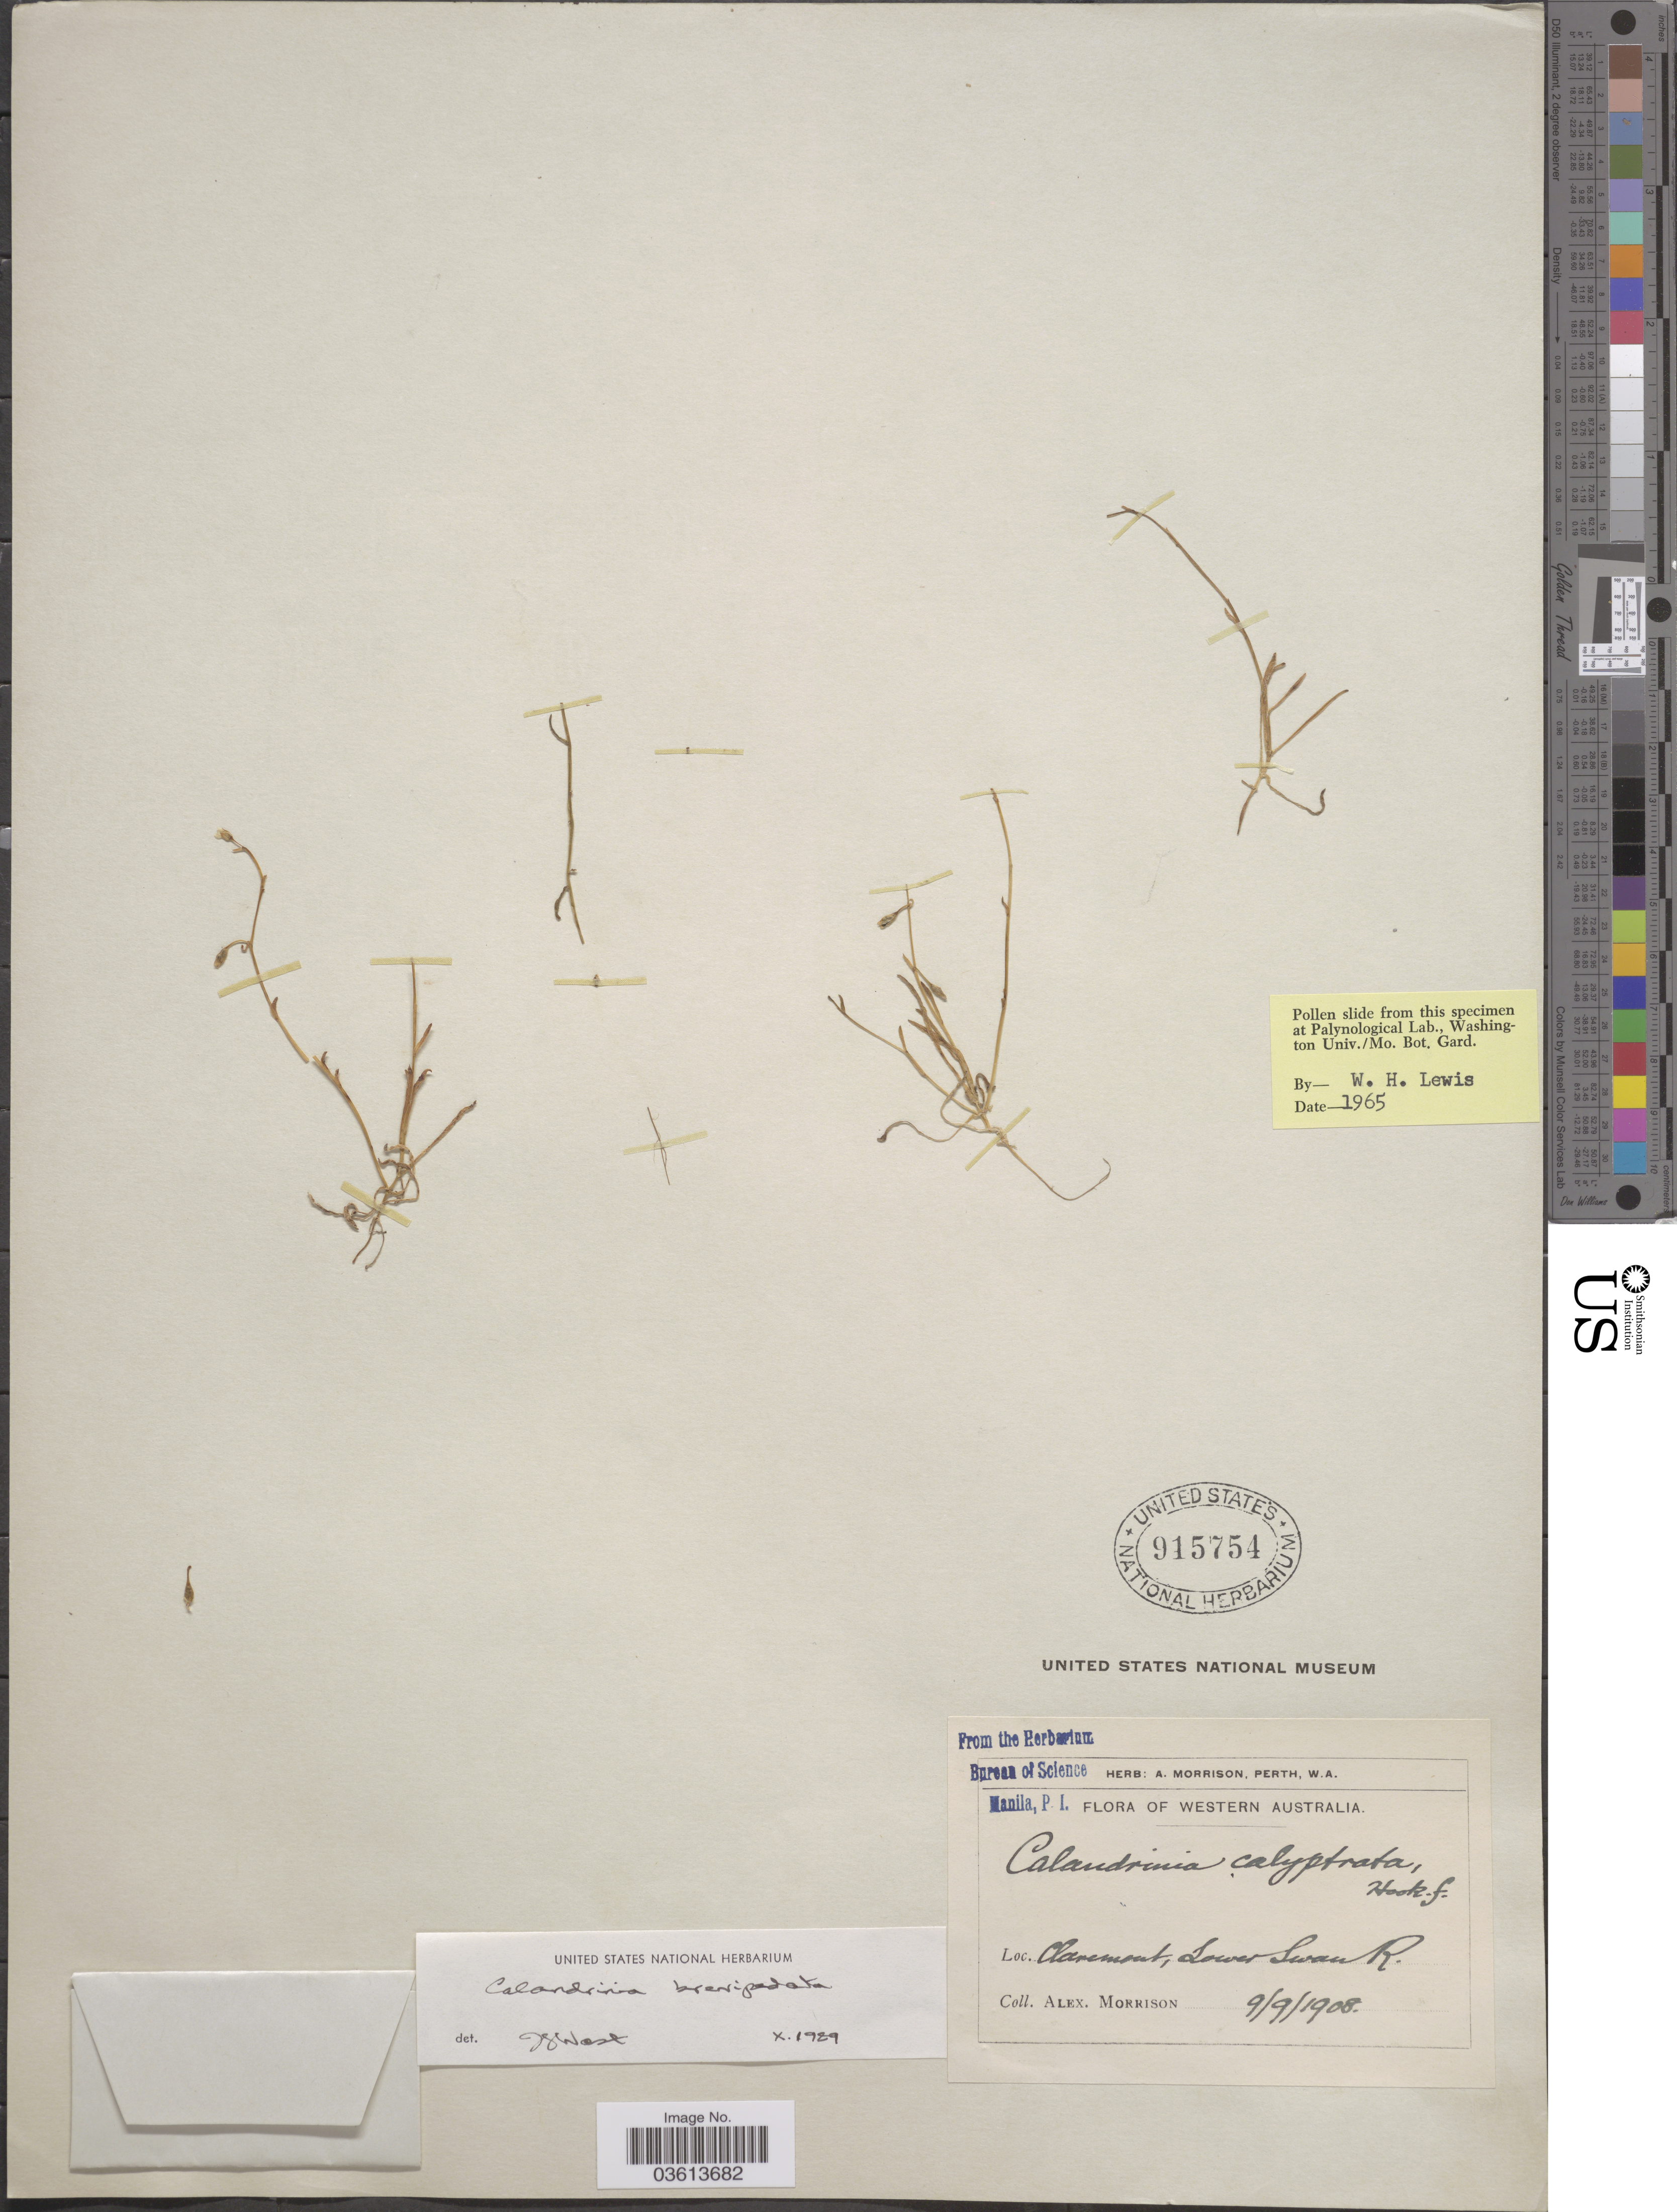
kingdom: Plantae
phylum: Tracheophyta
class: Magnoliopsida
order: Caryophyllales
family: Montiaceae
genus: Parakeelya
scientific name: Parakeelya brevipedata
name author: (F. Muell.) Hershk.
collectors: A. Morrison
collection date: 1908-09-09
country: Australia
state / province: Western Australia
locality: Claremont, Lower Swan R.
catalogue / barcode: US 915754